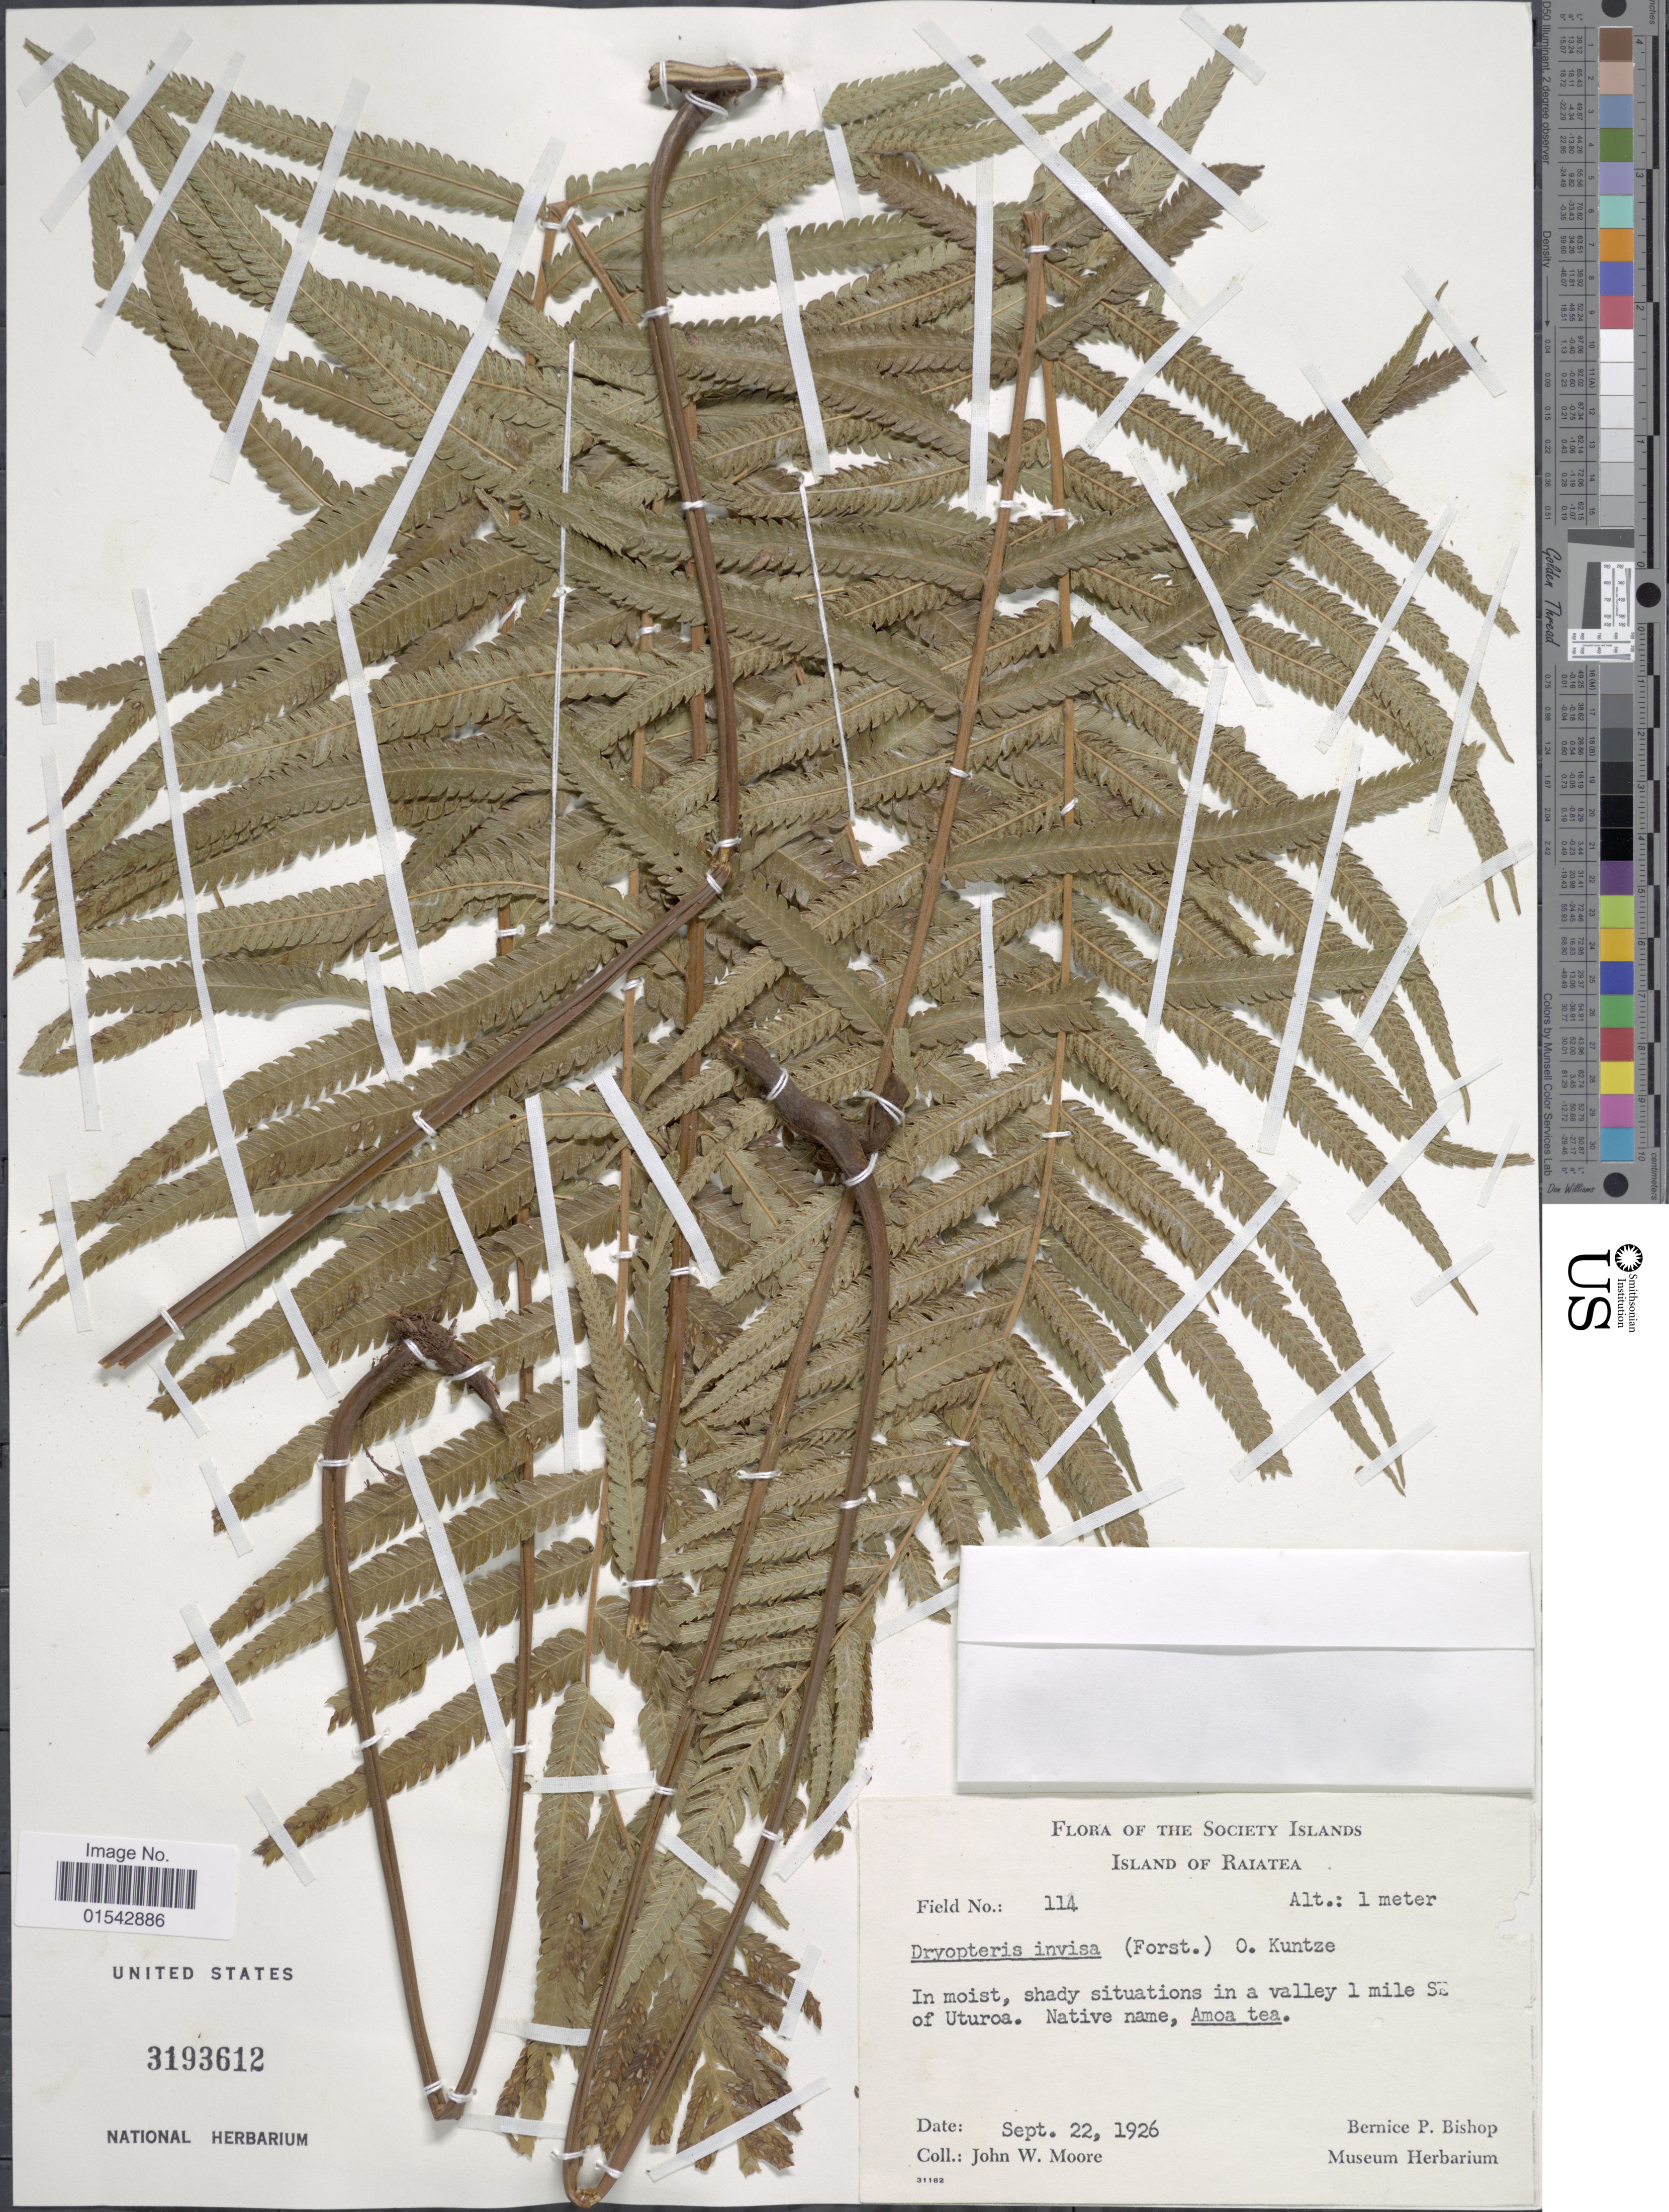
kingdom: Plantae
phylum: Tracheophyta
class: Polypodiopsida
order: Polypodiales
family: Thelypteridaceae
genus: Sphaerostephanos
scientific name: Sphaerostephanos invisus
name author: (G. Forst.) Holttum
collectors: J. Moore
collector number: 114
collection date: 1926-09-22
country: French Polynesia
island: Raiatea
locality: The Society Islands, Island of Raiatea, in moist, shady situations in a valley 1 mile SE of Uturoa, Native name, Amoa Tea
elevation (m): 1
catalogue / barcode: US 3193612